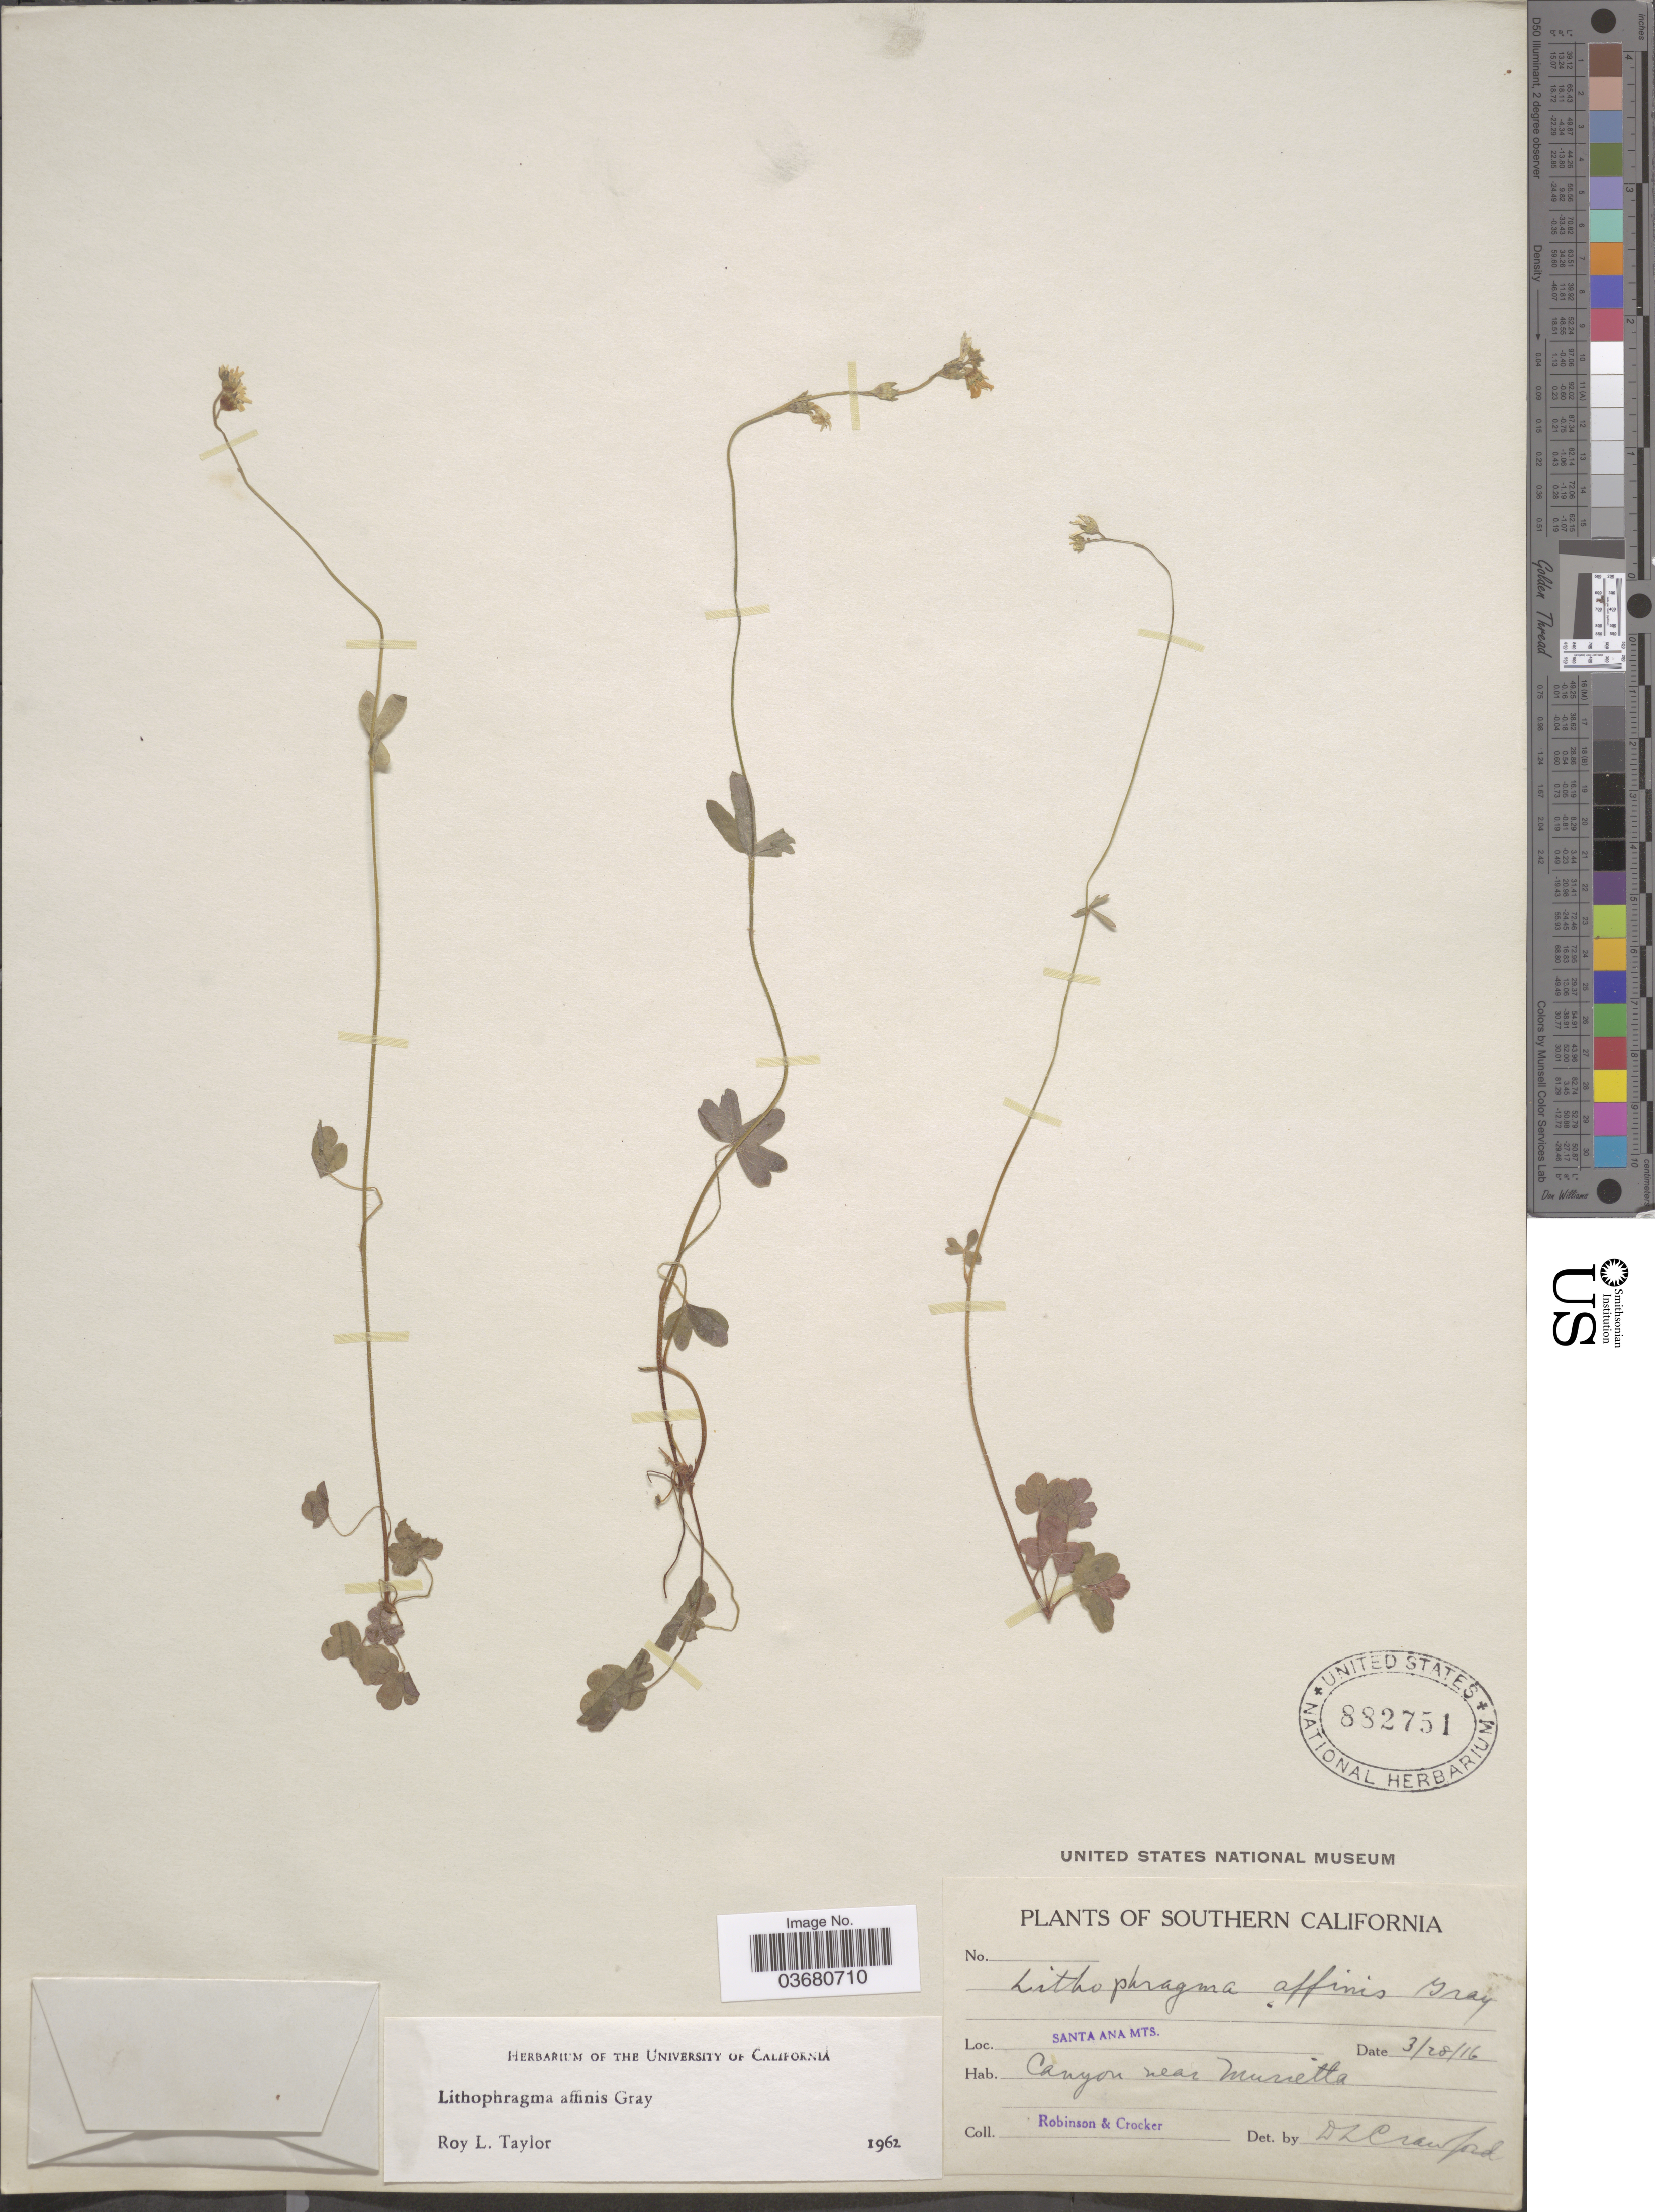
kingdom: Plantae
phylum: Tracheophyta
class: Magnoliopsida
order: Saxifragales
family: Saxifragaceae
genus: Lithophragma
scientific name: Lithophragma affine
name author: A. Gray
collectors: -- Robinson & -. Crocker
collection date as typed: Transcribed d/m/y: 28/3/16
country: United States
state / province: California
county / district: Los Angeles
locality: Southern California. Santa Ana Mts. Canyon near Murrietta.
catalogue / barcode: US 882751